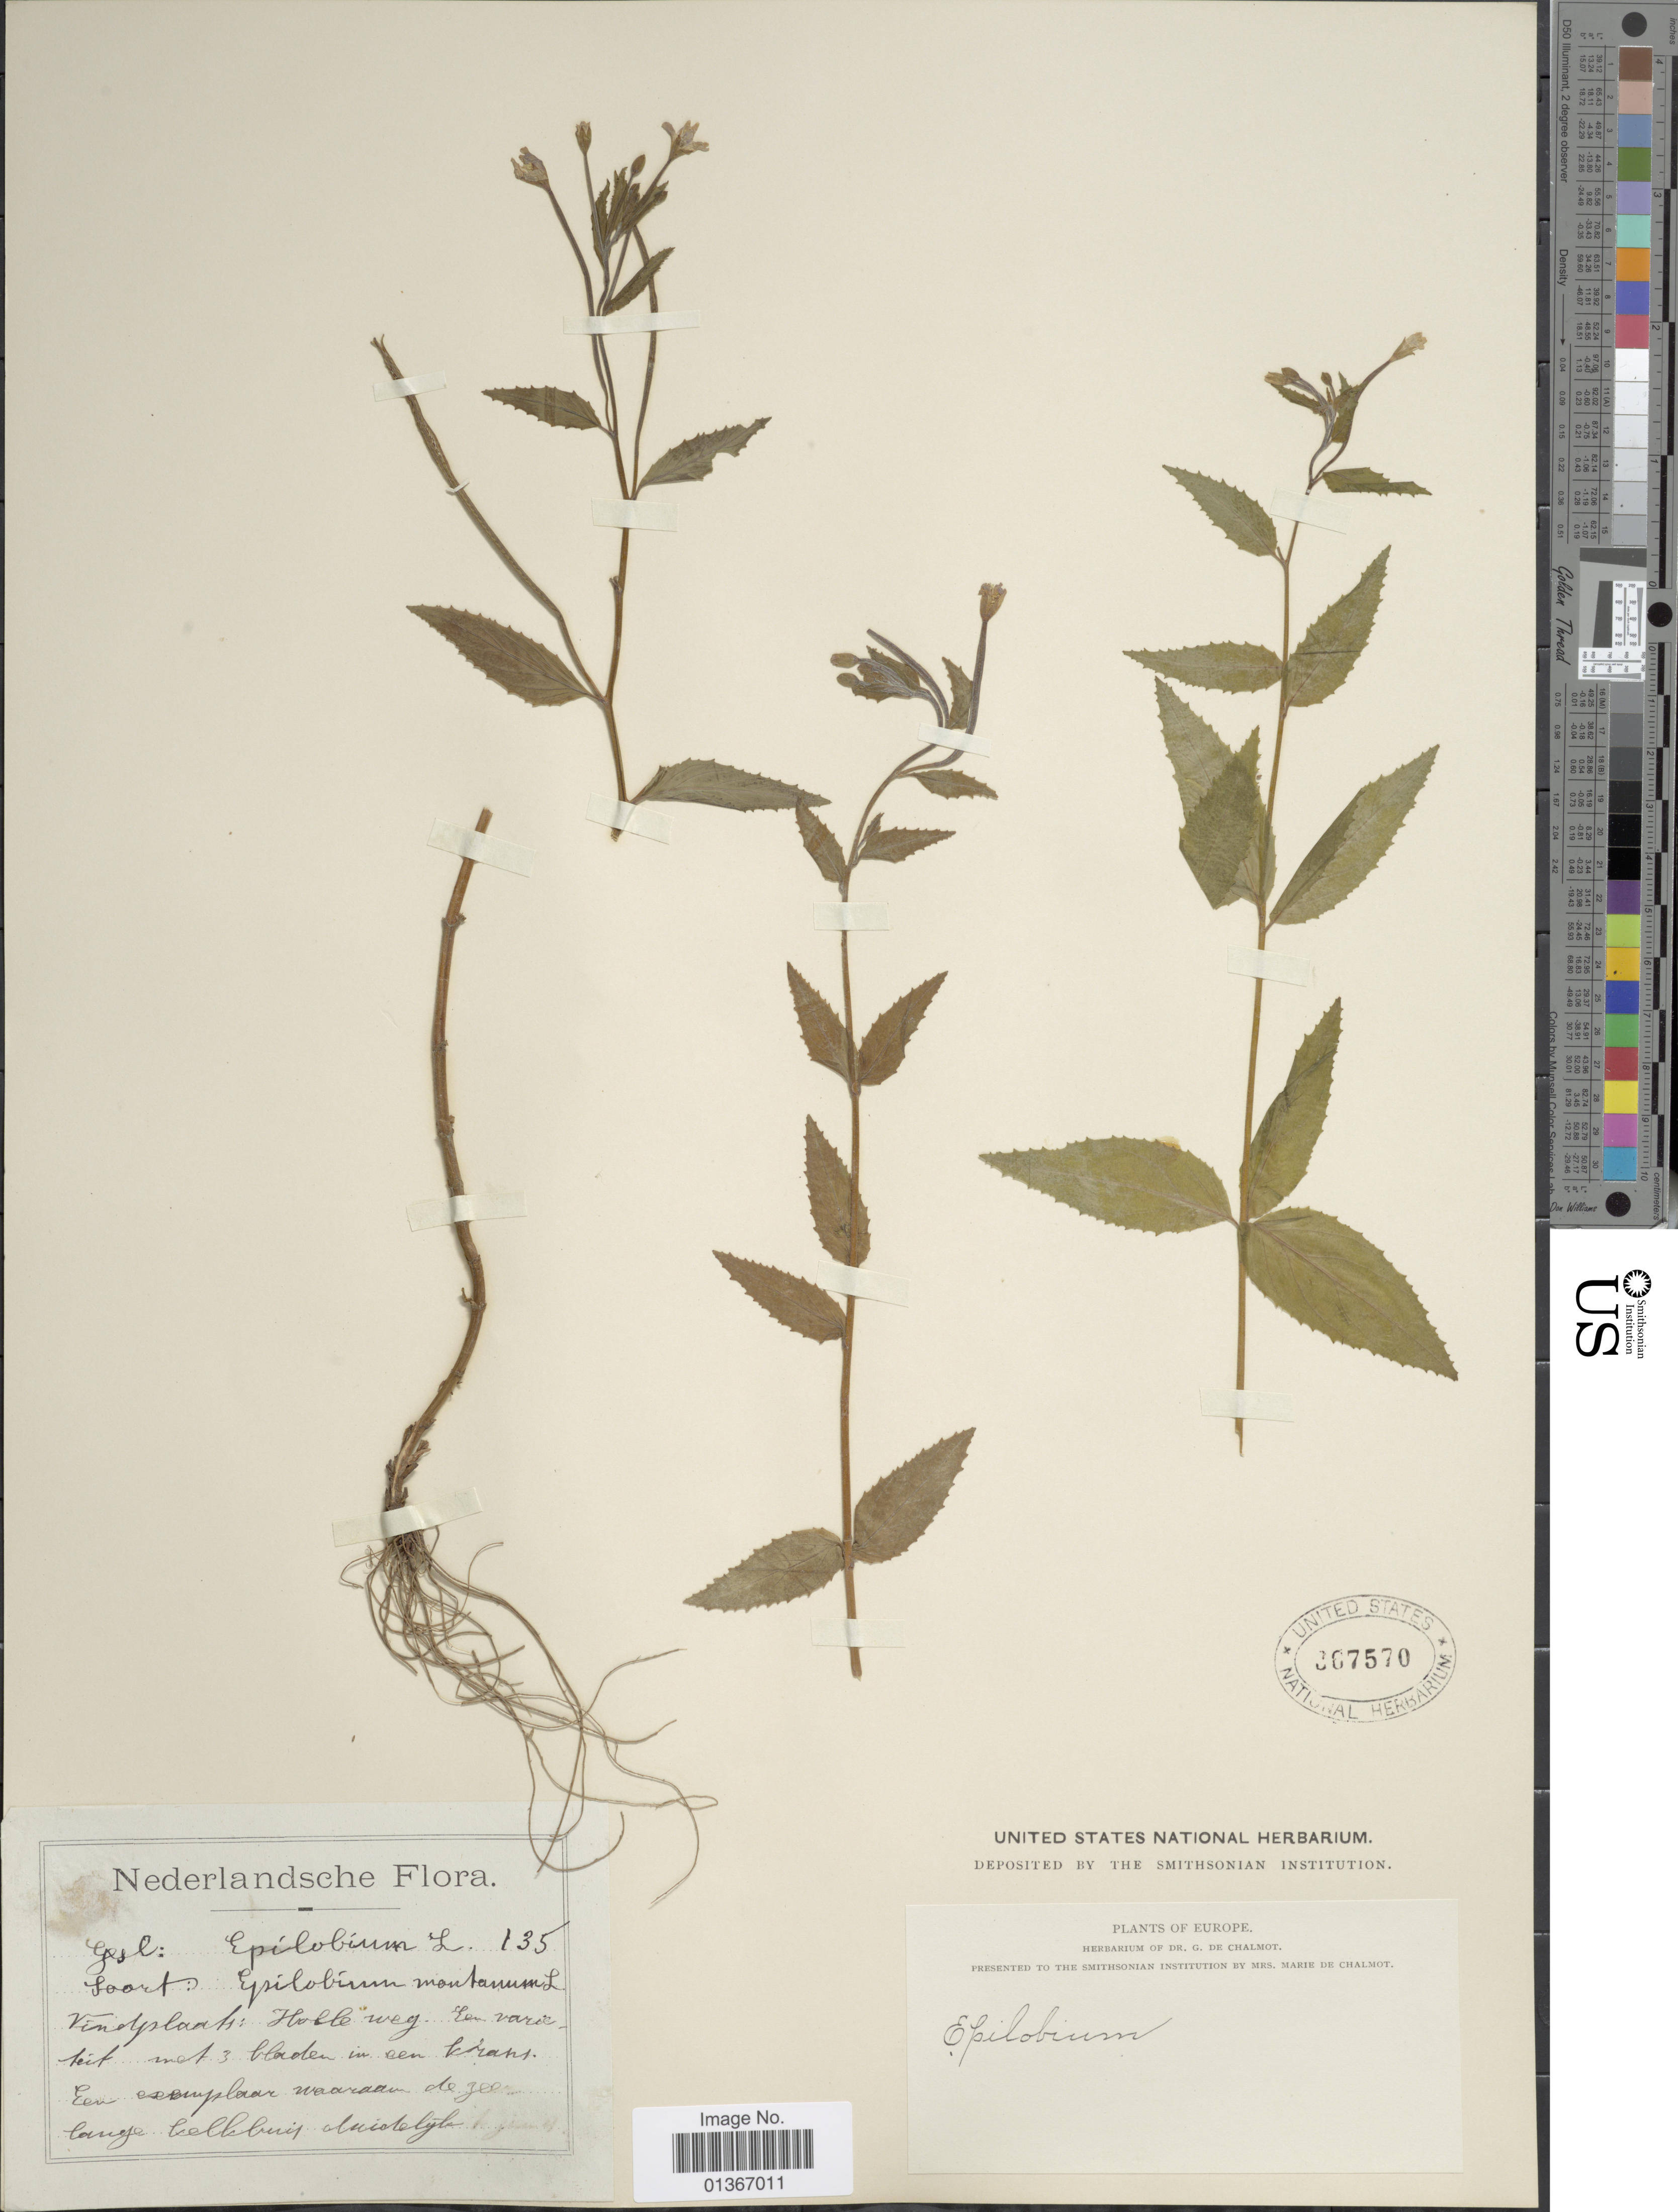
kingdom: Plantae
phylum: Tracheophyta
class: Magnoliopsida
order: Myrtales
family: Onagraceae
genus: Epilobium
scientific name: Epilobium montanum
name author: L.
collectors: ex herb. G. de Chalmot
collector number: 135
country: Netherlands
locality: Holleweg.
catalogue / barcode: US 367570